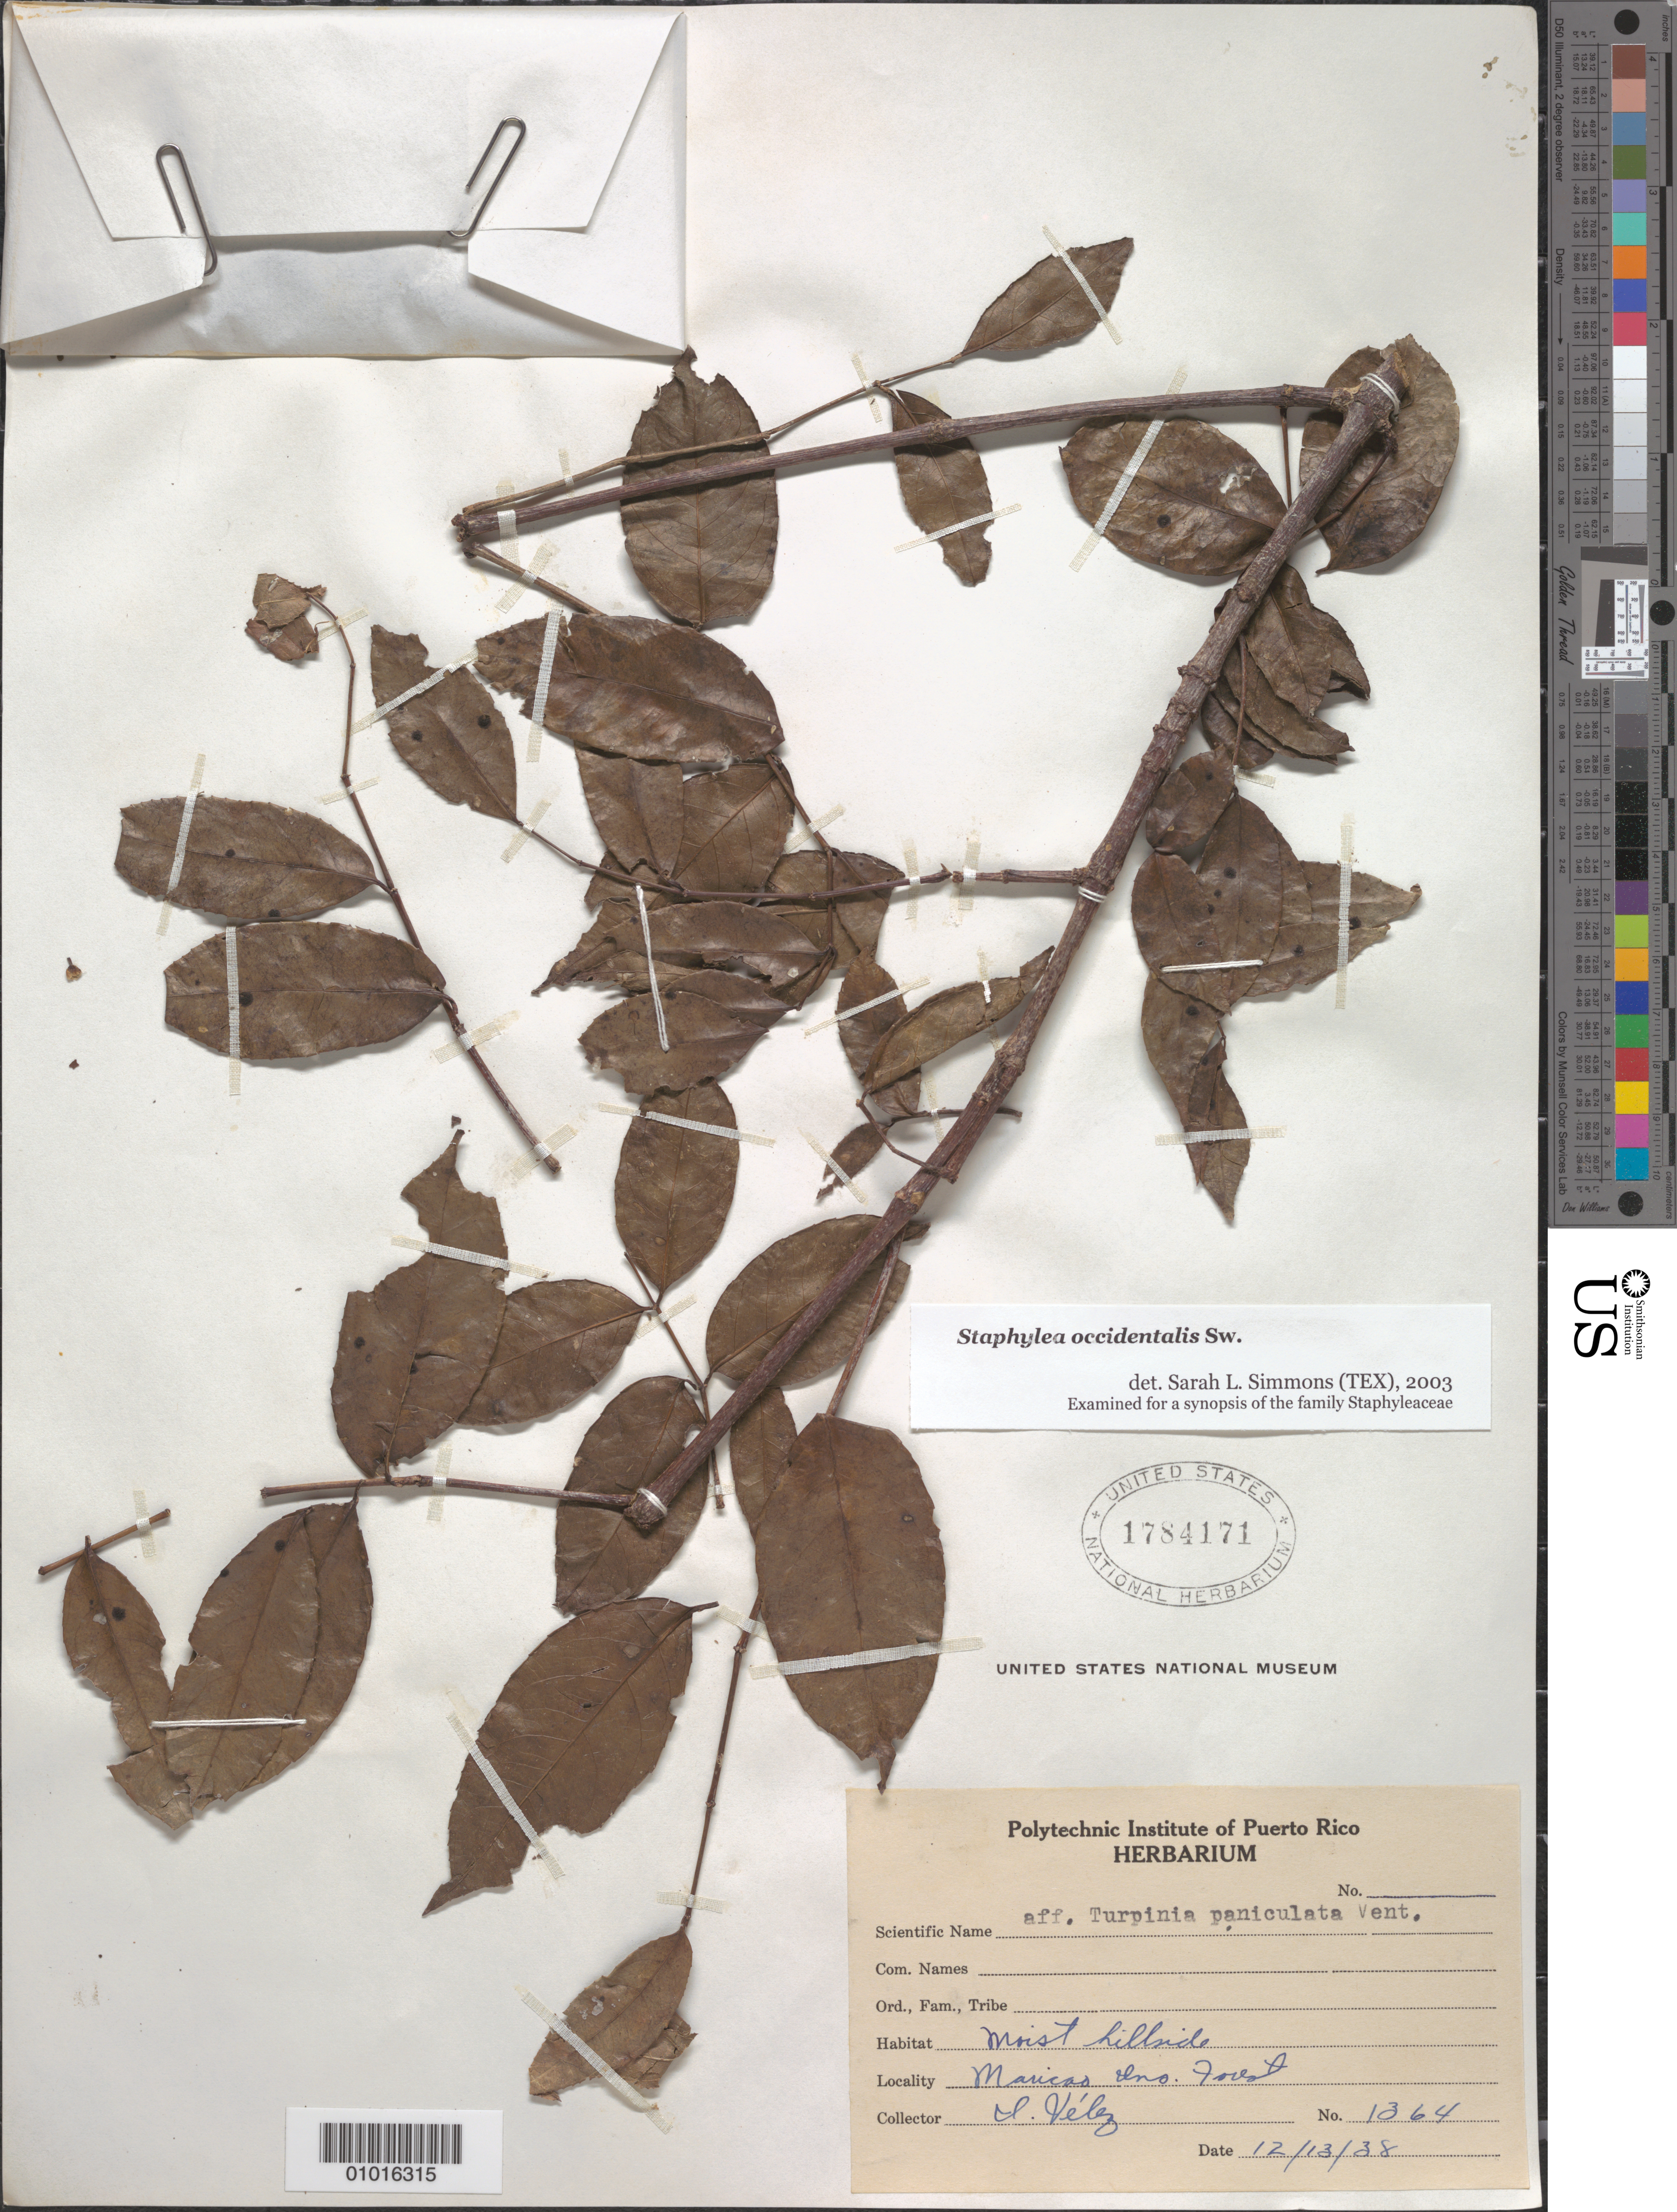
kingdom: Plantae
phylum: Tracheophyta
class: Magnoliopsida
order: Crossosomatales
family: Staphyleaceae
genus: Staphylea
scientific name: Staphylea occidentalis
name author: Sw.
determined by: Simmons, S. L.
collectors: I. Vélez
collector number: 1364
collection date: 1938-12-13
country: Puerto Rico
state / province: Maricao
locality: Maricao Ins. Forest.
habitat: Moist hillside.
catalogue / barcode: US 1784171